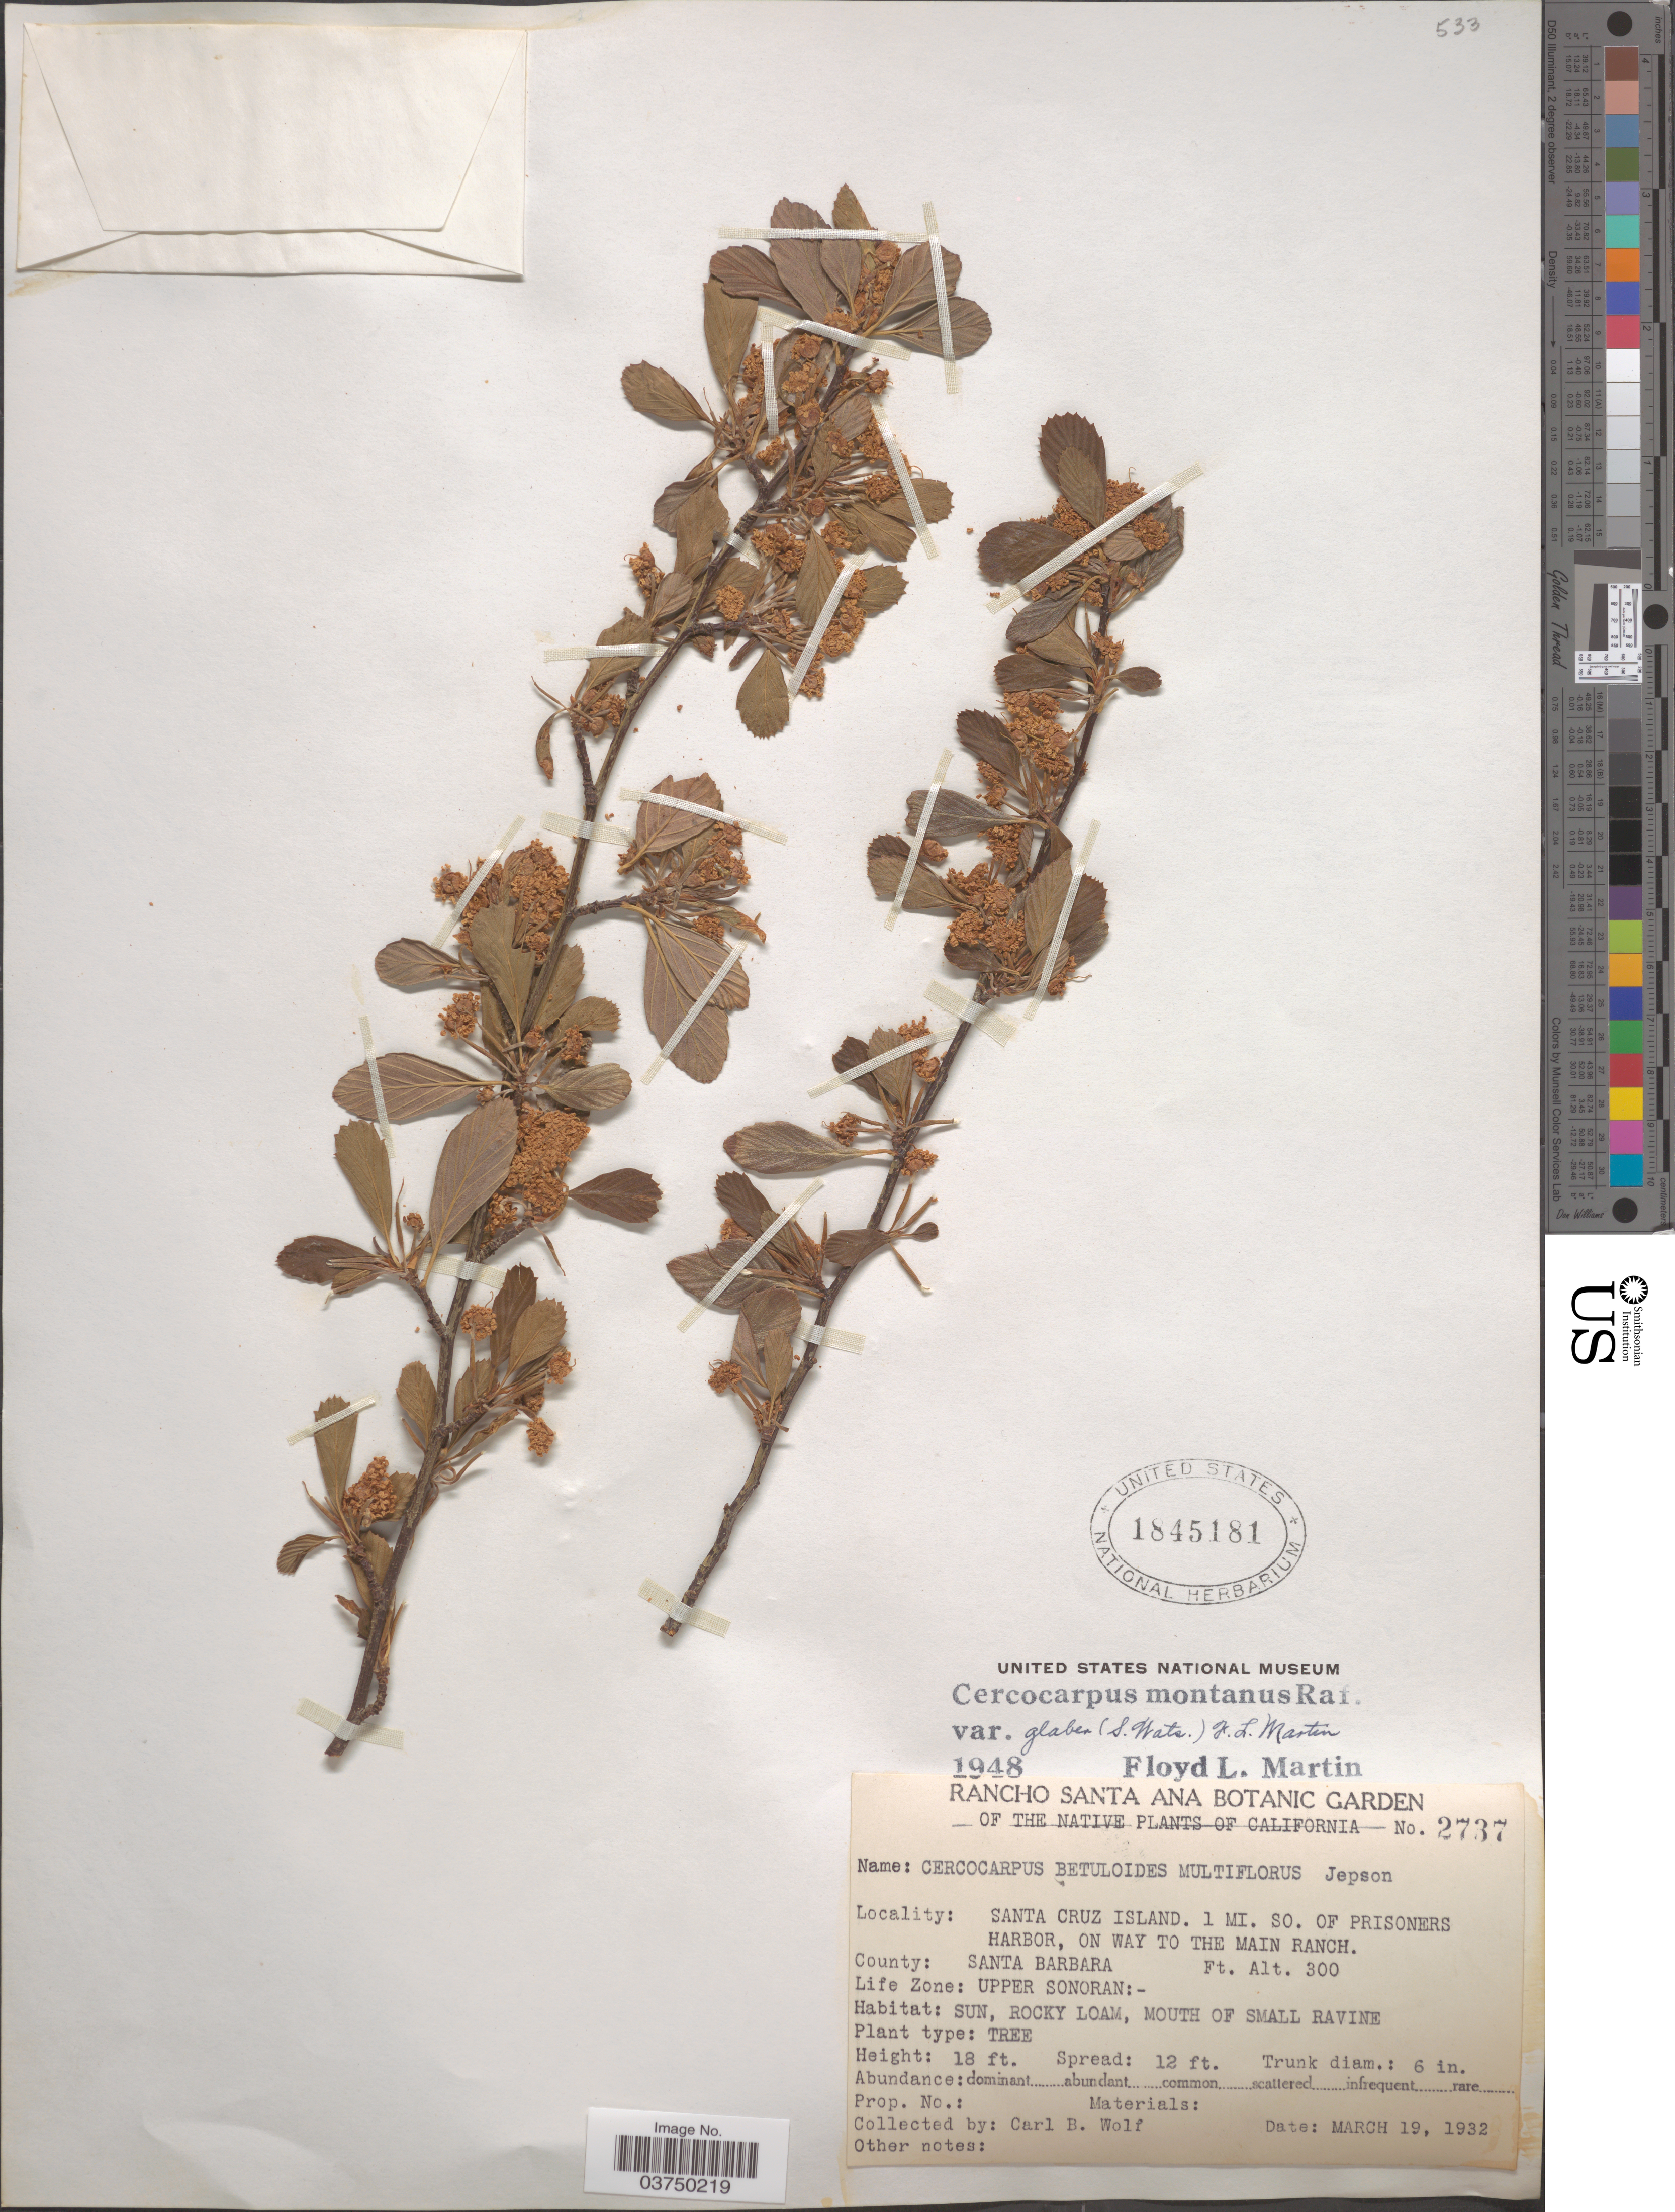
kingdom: Plantae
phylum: Tracheophyta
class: Magnoliopsida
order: Rosales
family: Rosaceae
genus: Cercocarpus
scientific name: Cercocarpus montanus var. glaber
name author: (S. Watson) F.L. Martin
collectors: C. B. Wolf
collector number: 2737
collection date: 1932-03-19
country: United States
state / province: California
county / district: Santa Barbara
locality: Santa Cruz Island. 1 mi. SO. of Prisoners Harbor, on way to the Main Ranch. County: Santa Barbara. Life Zone: Upper Sonoran.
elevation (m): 91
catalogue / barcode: US 1845181